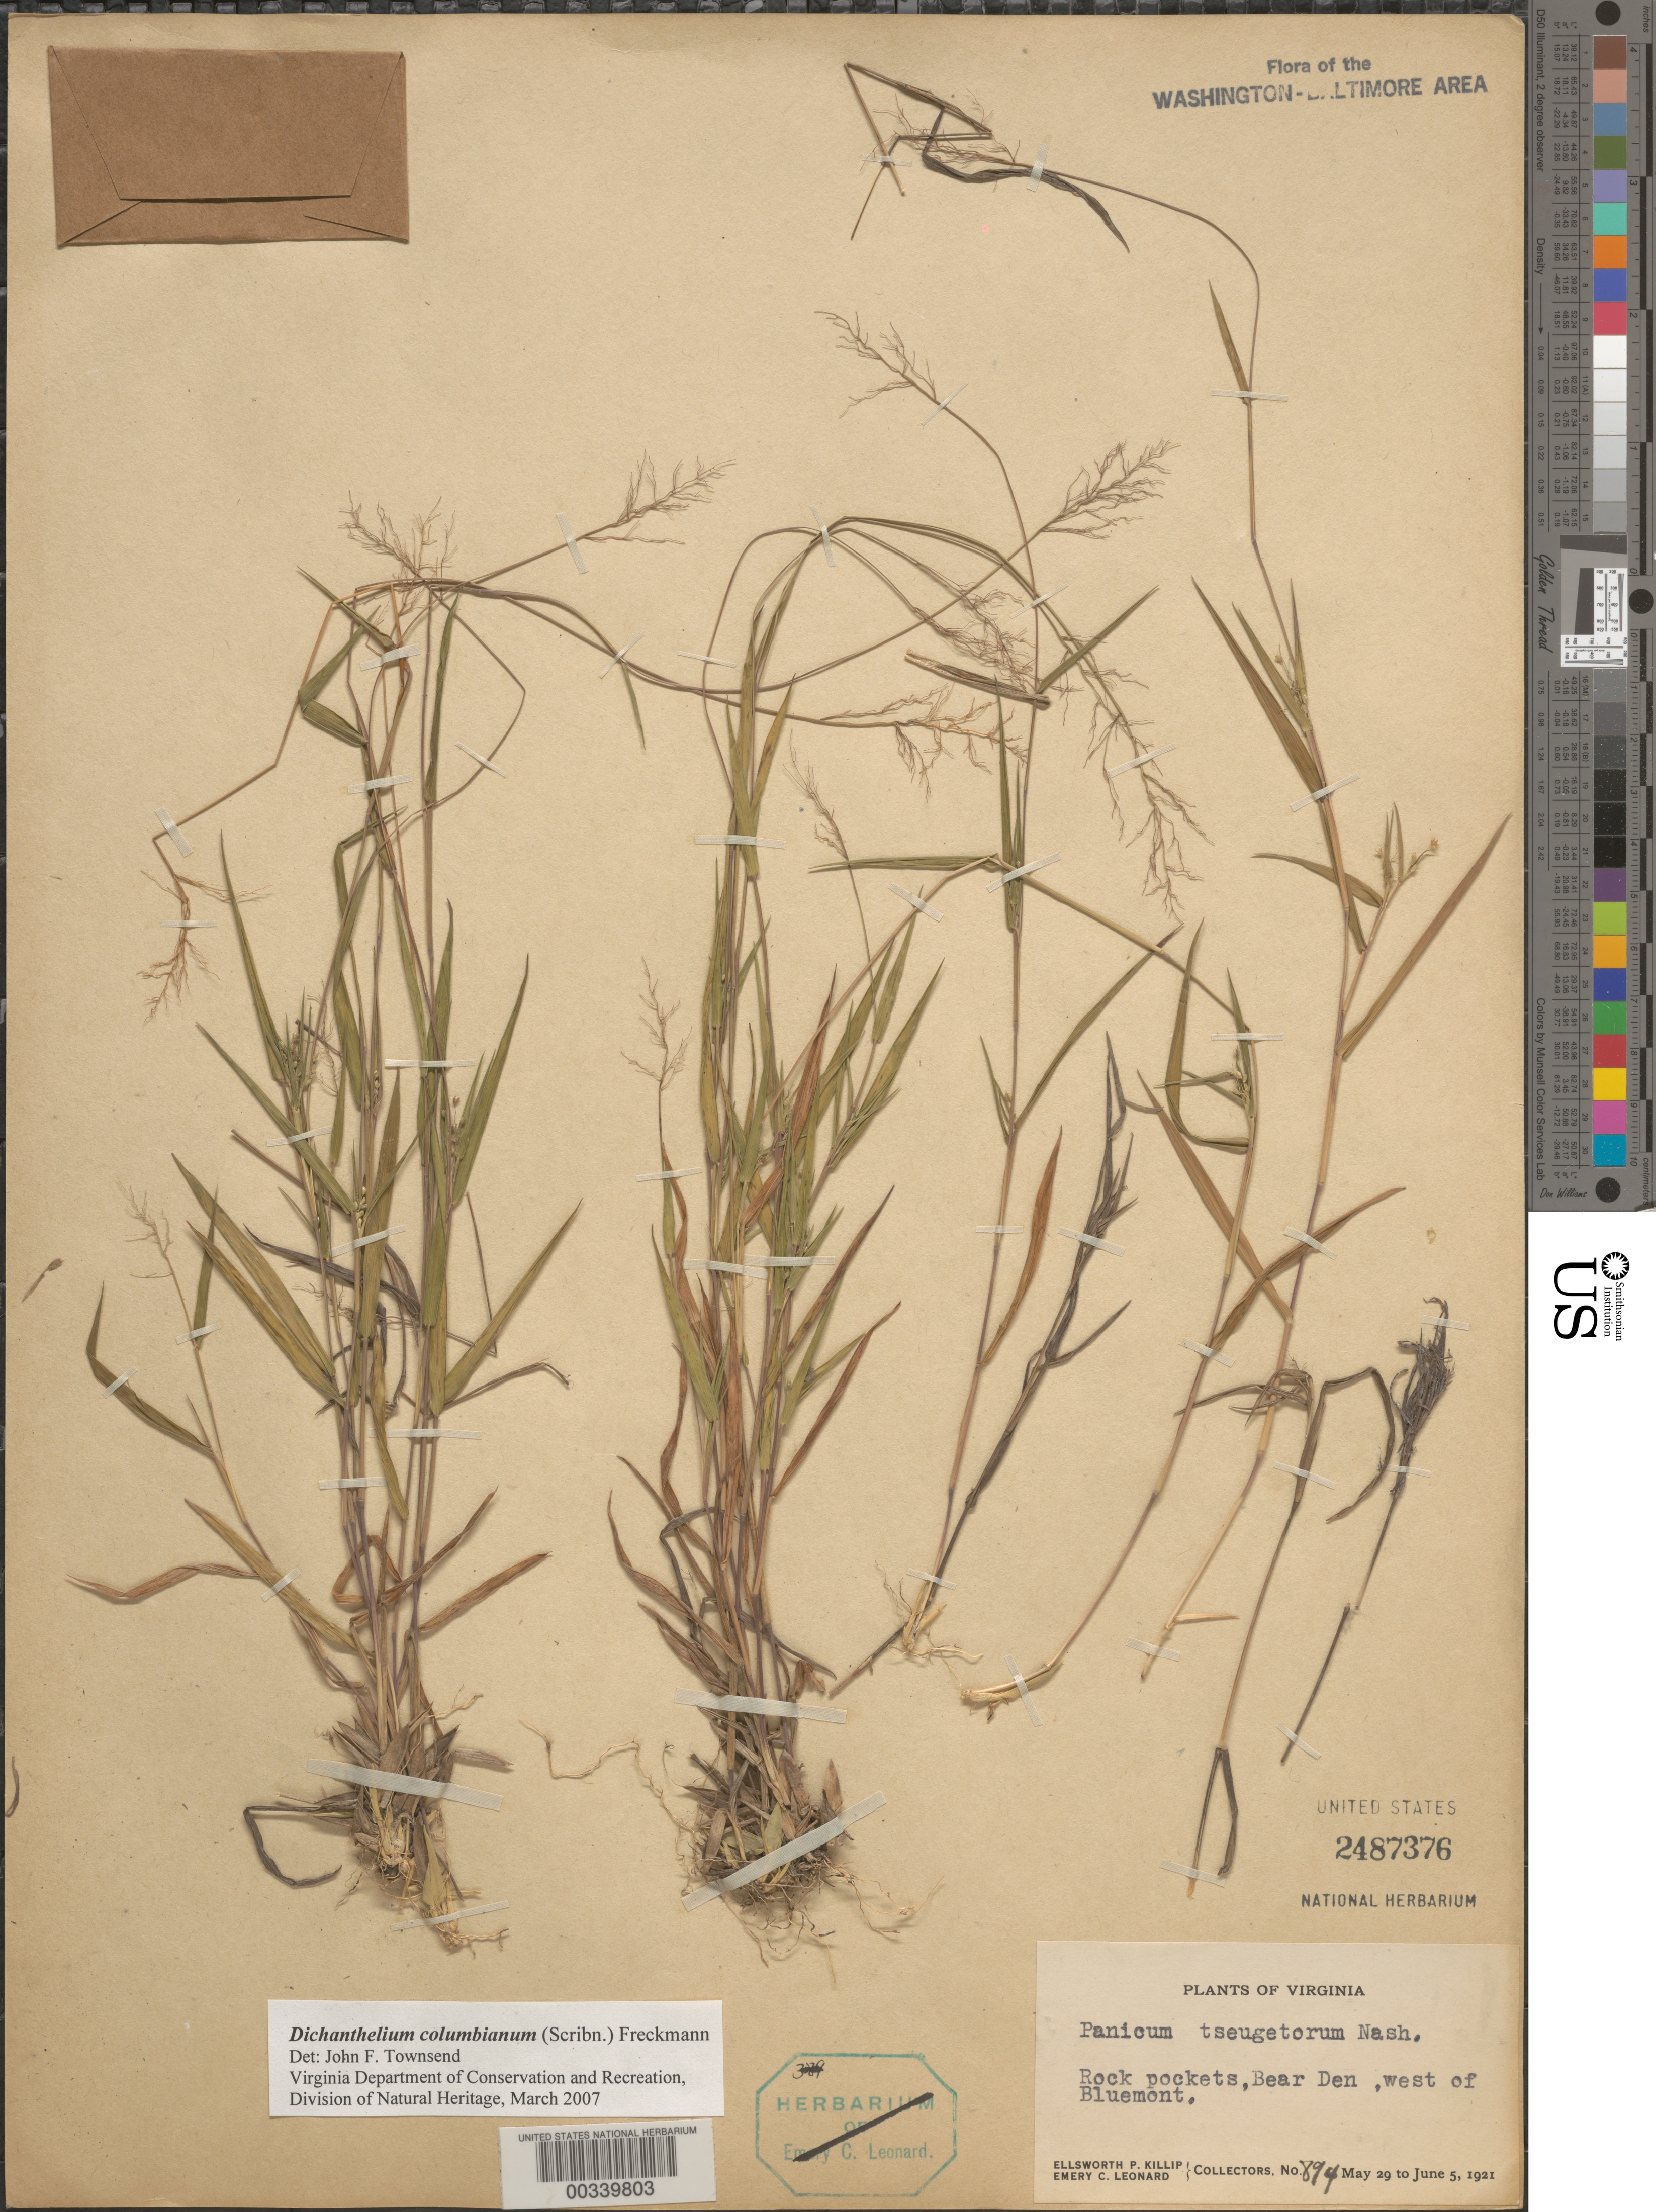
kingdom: Plantae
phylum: Tracheophyta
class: Liliopsida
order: Poales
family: Poaceae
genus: Dichanthelium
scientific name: Dichanthelium columbianum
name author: (Scribn.) Freckmann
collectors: E. P. Killip & E. C. Leonard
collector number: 894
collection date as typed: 29 May 1921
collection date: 1921-05-29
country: United States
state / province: Virginia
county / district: Loudoun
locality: Bears Den, W of Bluemont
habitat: Rock pockets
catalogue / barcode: US 2487376